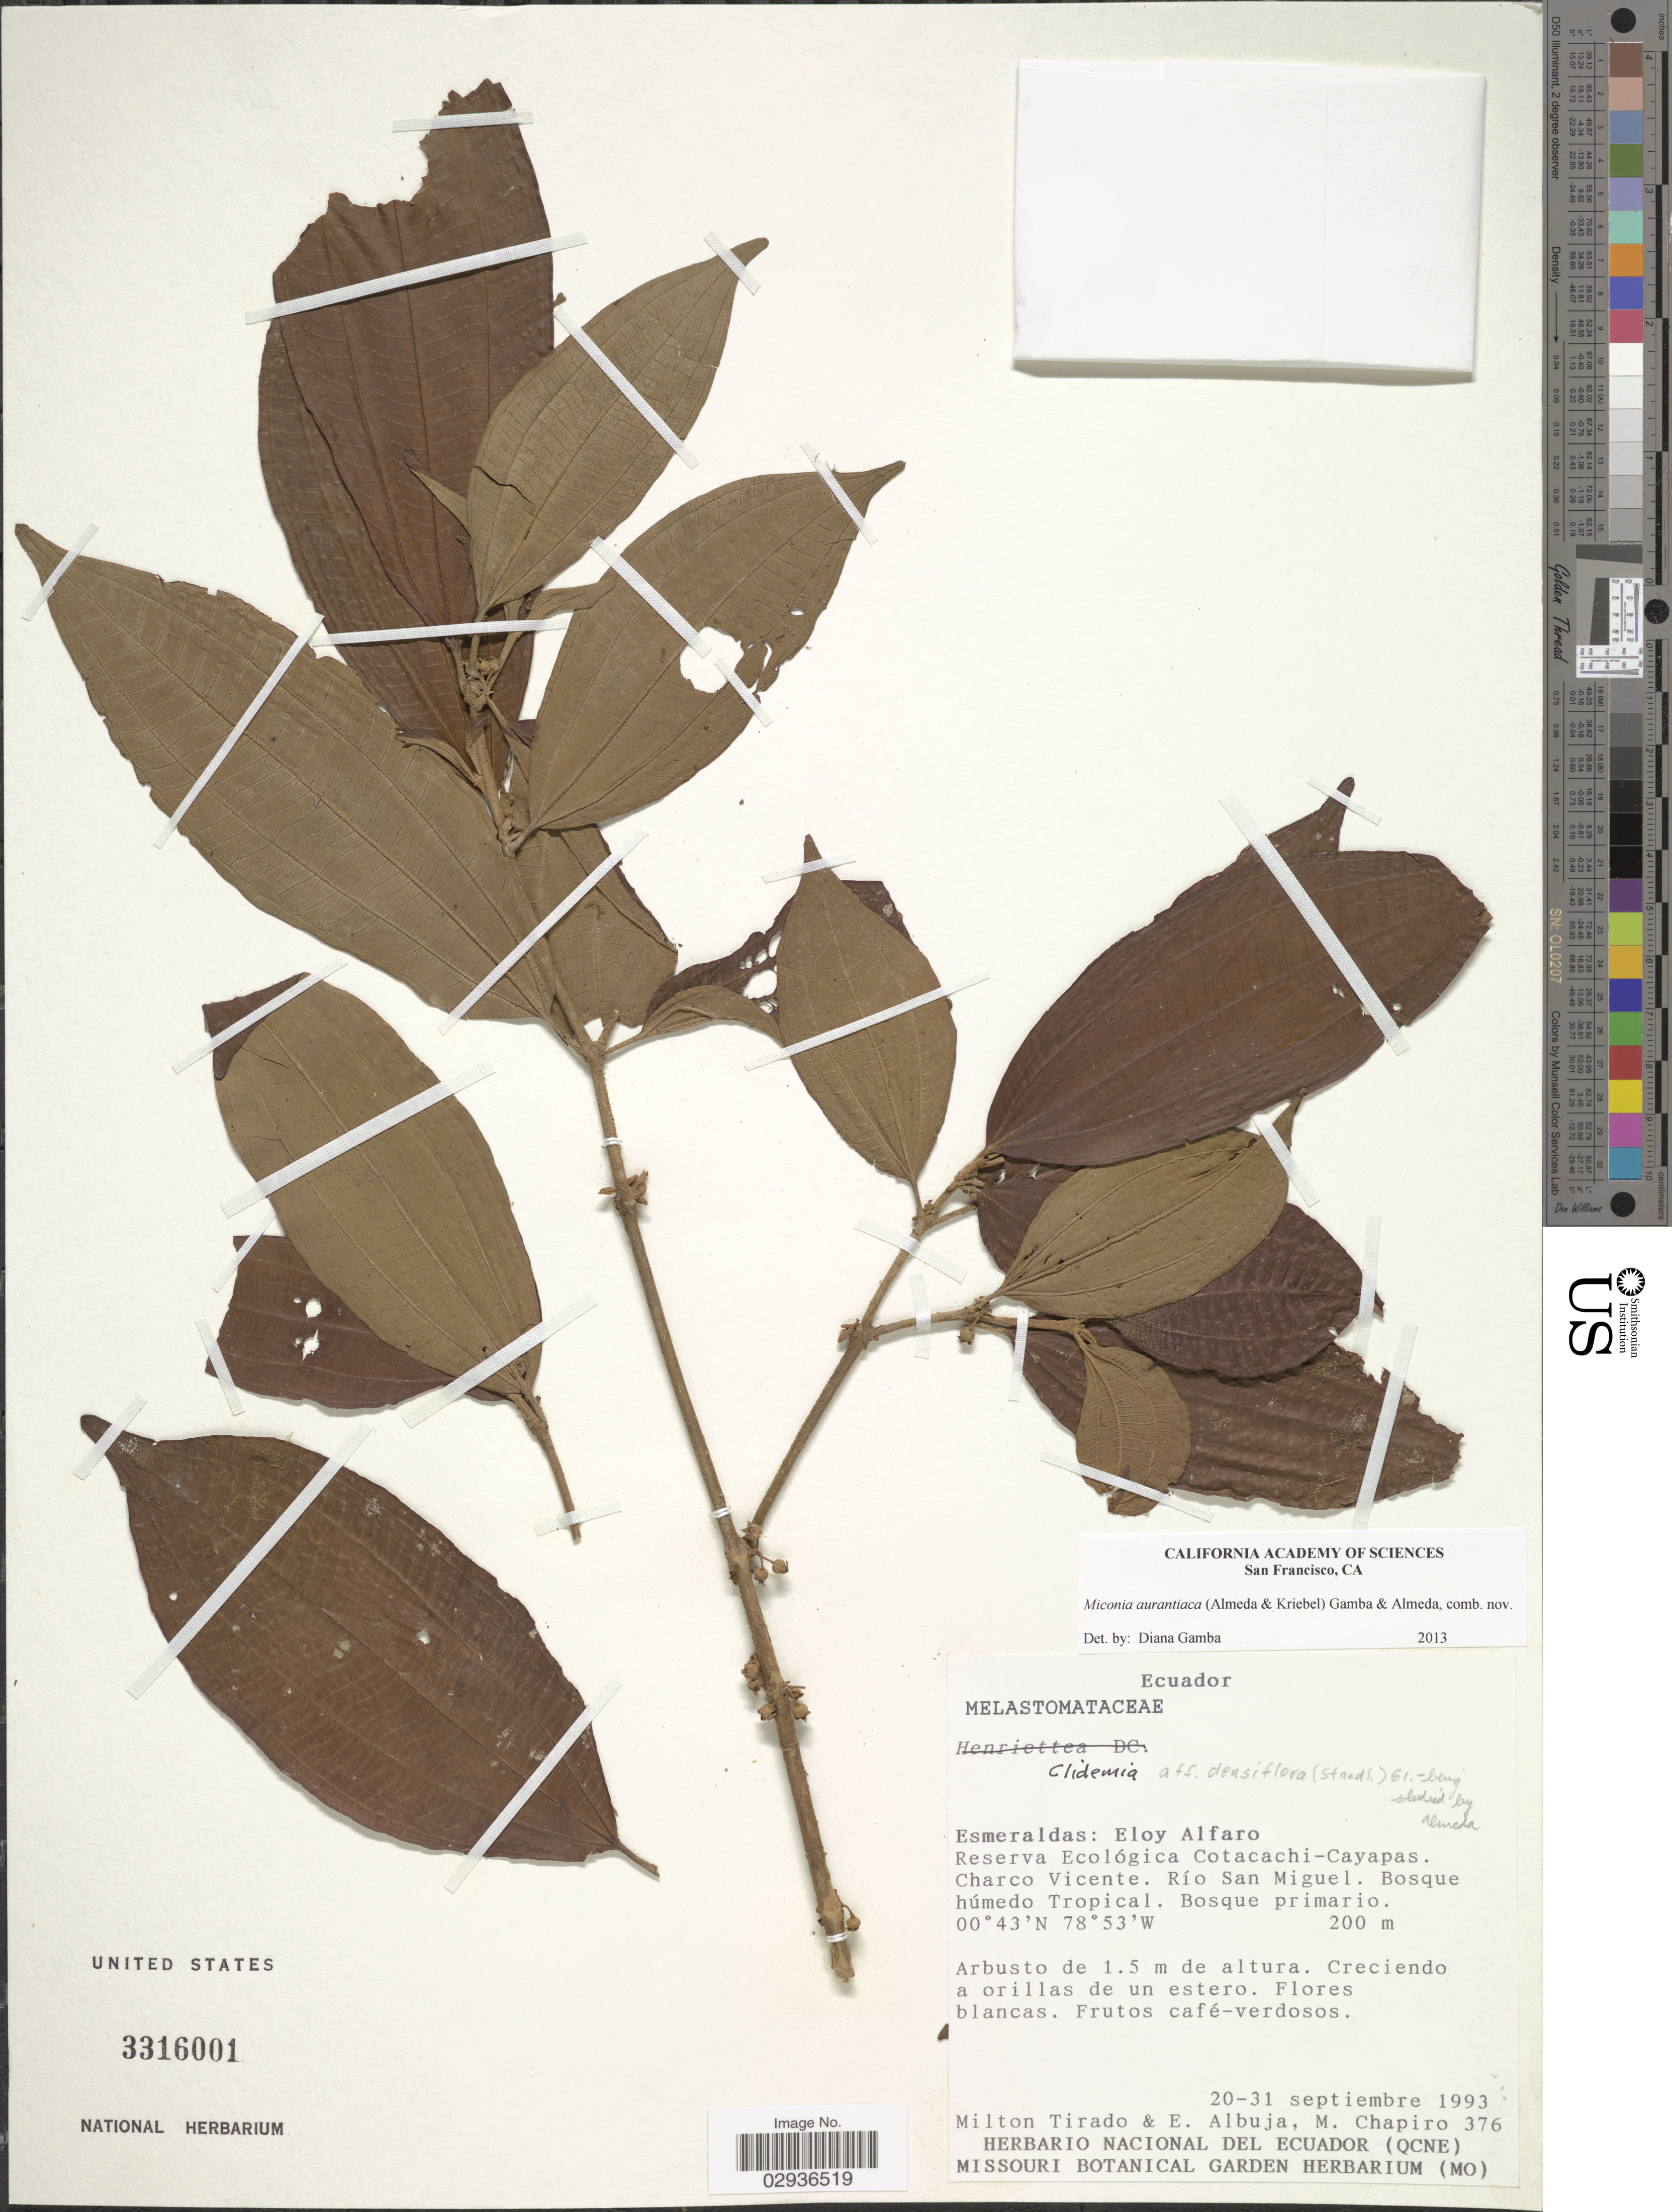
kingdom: Plantae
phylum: Tracheophyta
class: Magnoliopsida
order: Myrtales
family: Melastomataceae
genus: Miconia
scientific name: Miconia aurantiaca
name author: (Almeda & Kriebel) Gamba & Almeda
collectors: M. Tirado, E. Albuja & M. Chapiro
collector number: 376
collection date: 1993-09-20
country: Ecuador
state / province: Esmeraldas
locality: Eloy Alfaro, Reserva Ecológica Cotacachi-Cayapas. Charco Vicente. Río San Miguel.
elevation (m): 200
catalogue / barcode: US 3316001